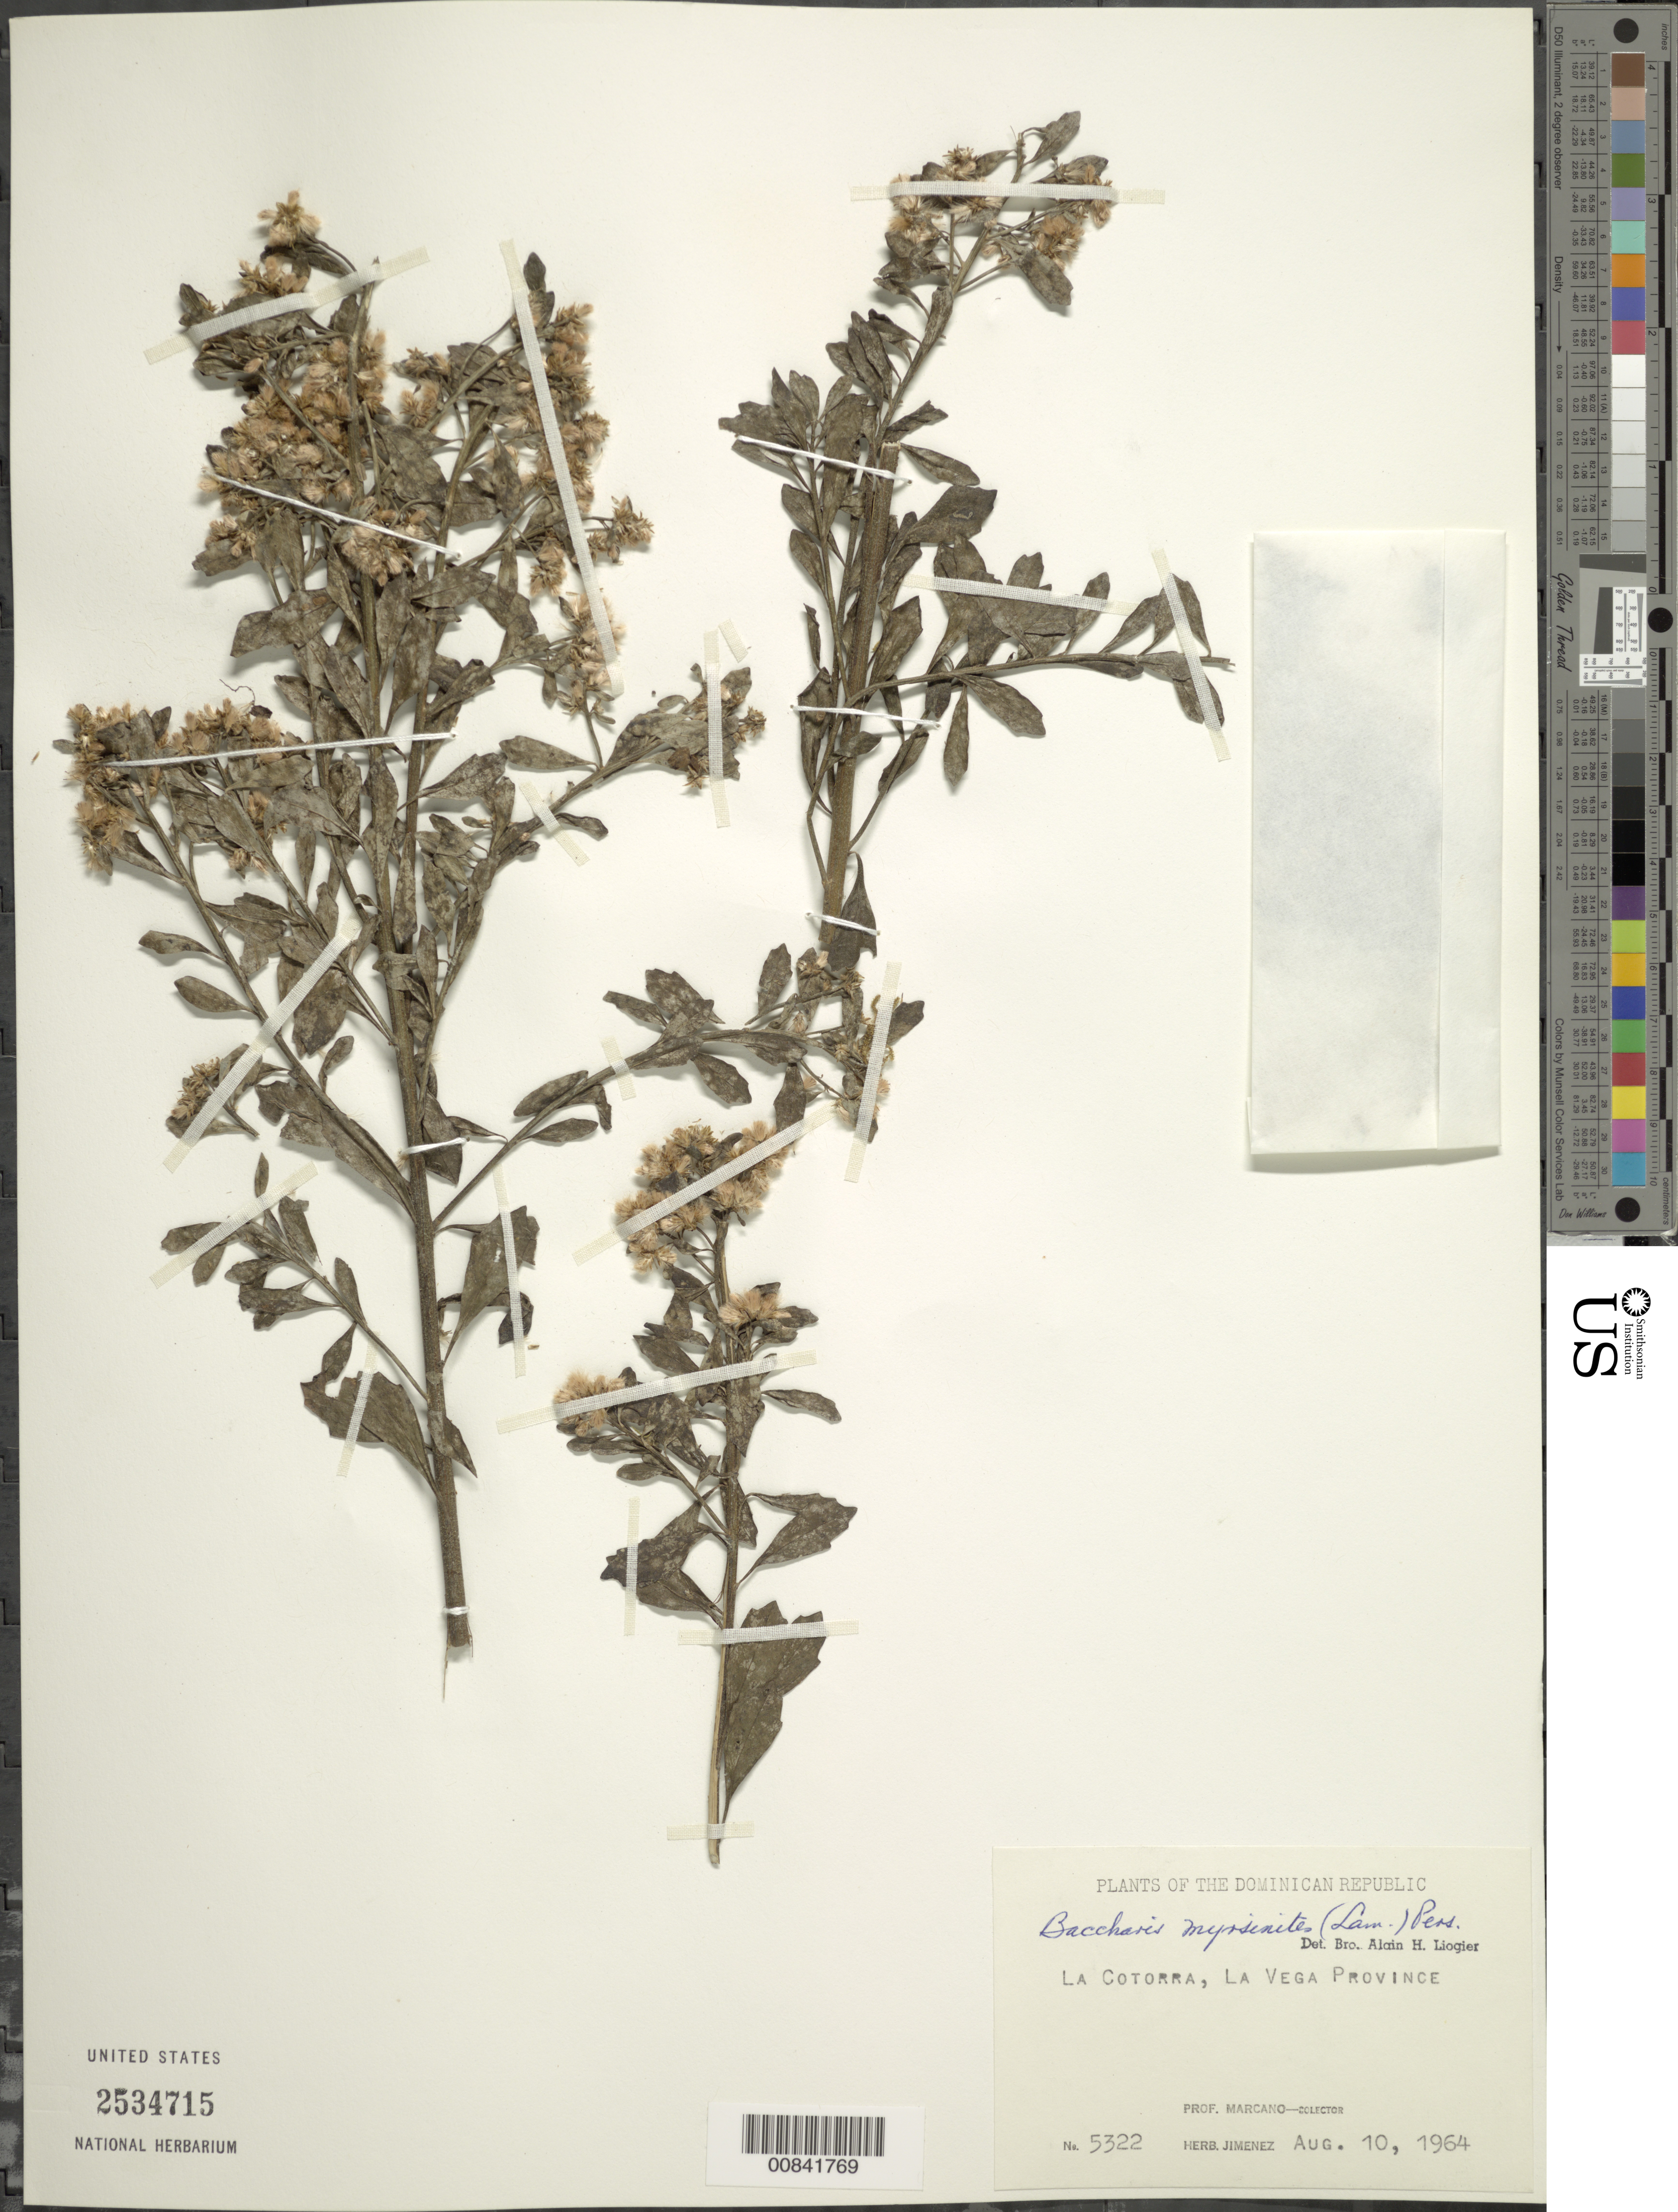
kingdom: Plantae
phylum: Tracheophyta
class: Magnoliopsida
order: Asterales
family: Asteraceae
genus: Baccharis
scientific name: Baccharis myrsinites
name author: Pers.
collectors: J. J. Jiménez Almonte & E. J. Marcano F.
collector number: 5322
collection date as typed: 10 Aug 1964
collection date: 1964-08-10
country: Dominican Republic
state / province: La Vega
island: Hispaniola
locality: La Cotorra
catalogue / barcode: US 2534715